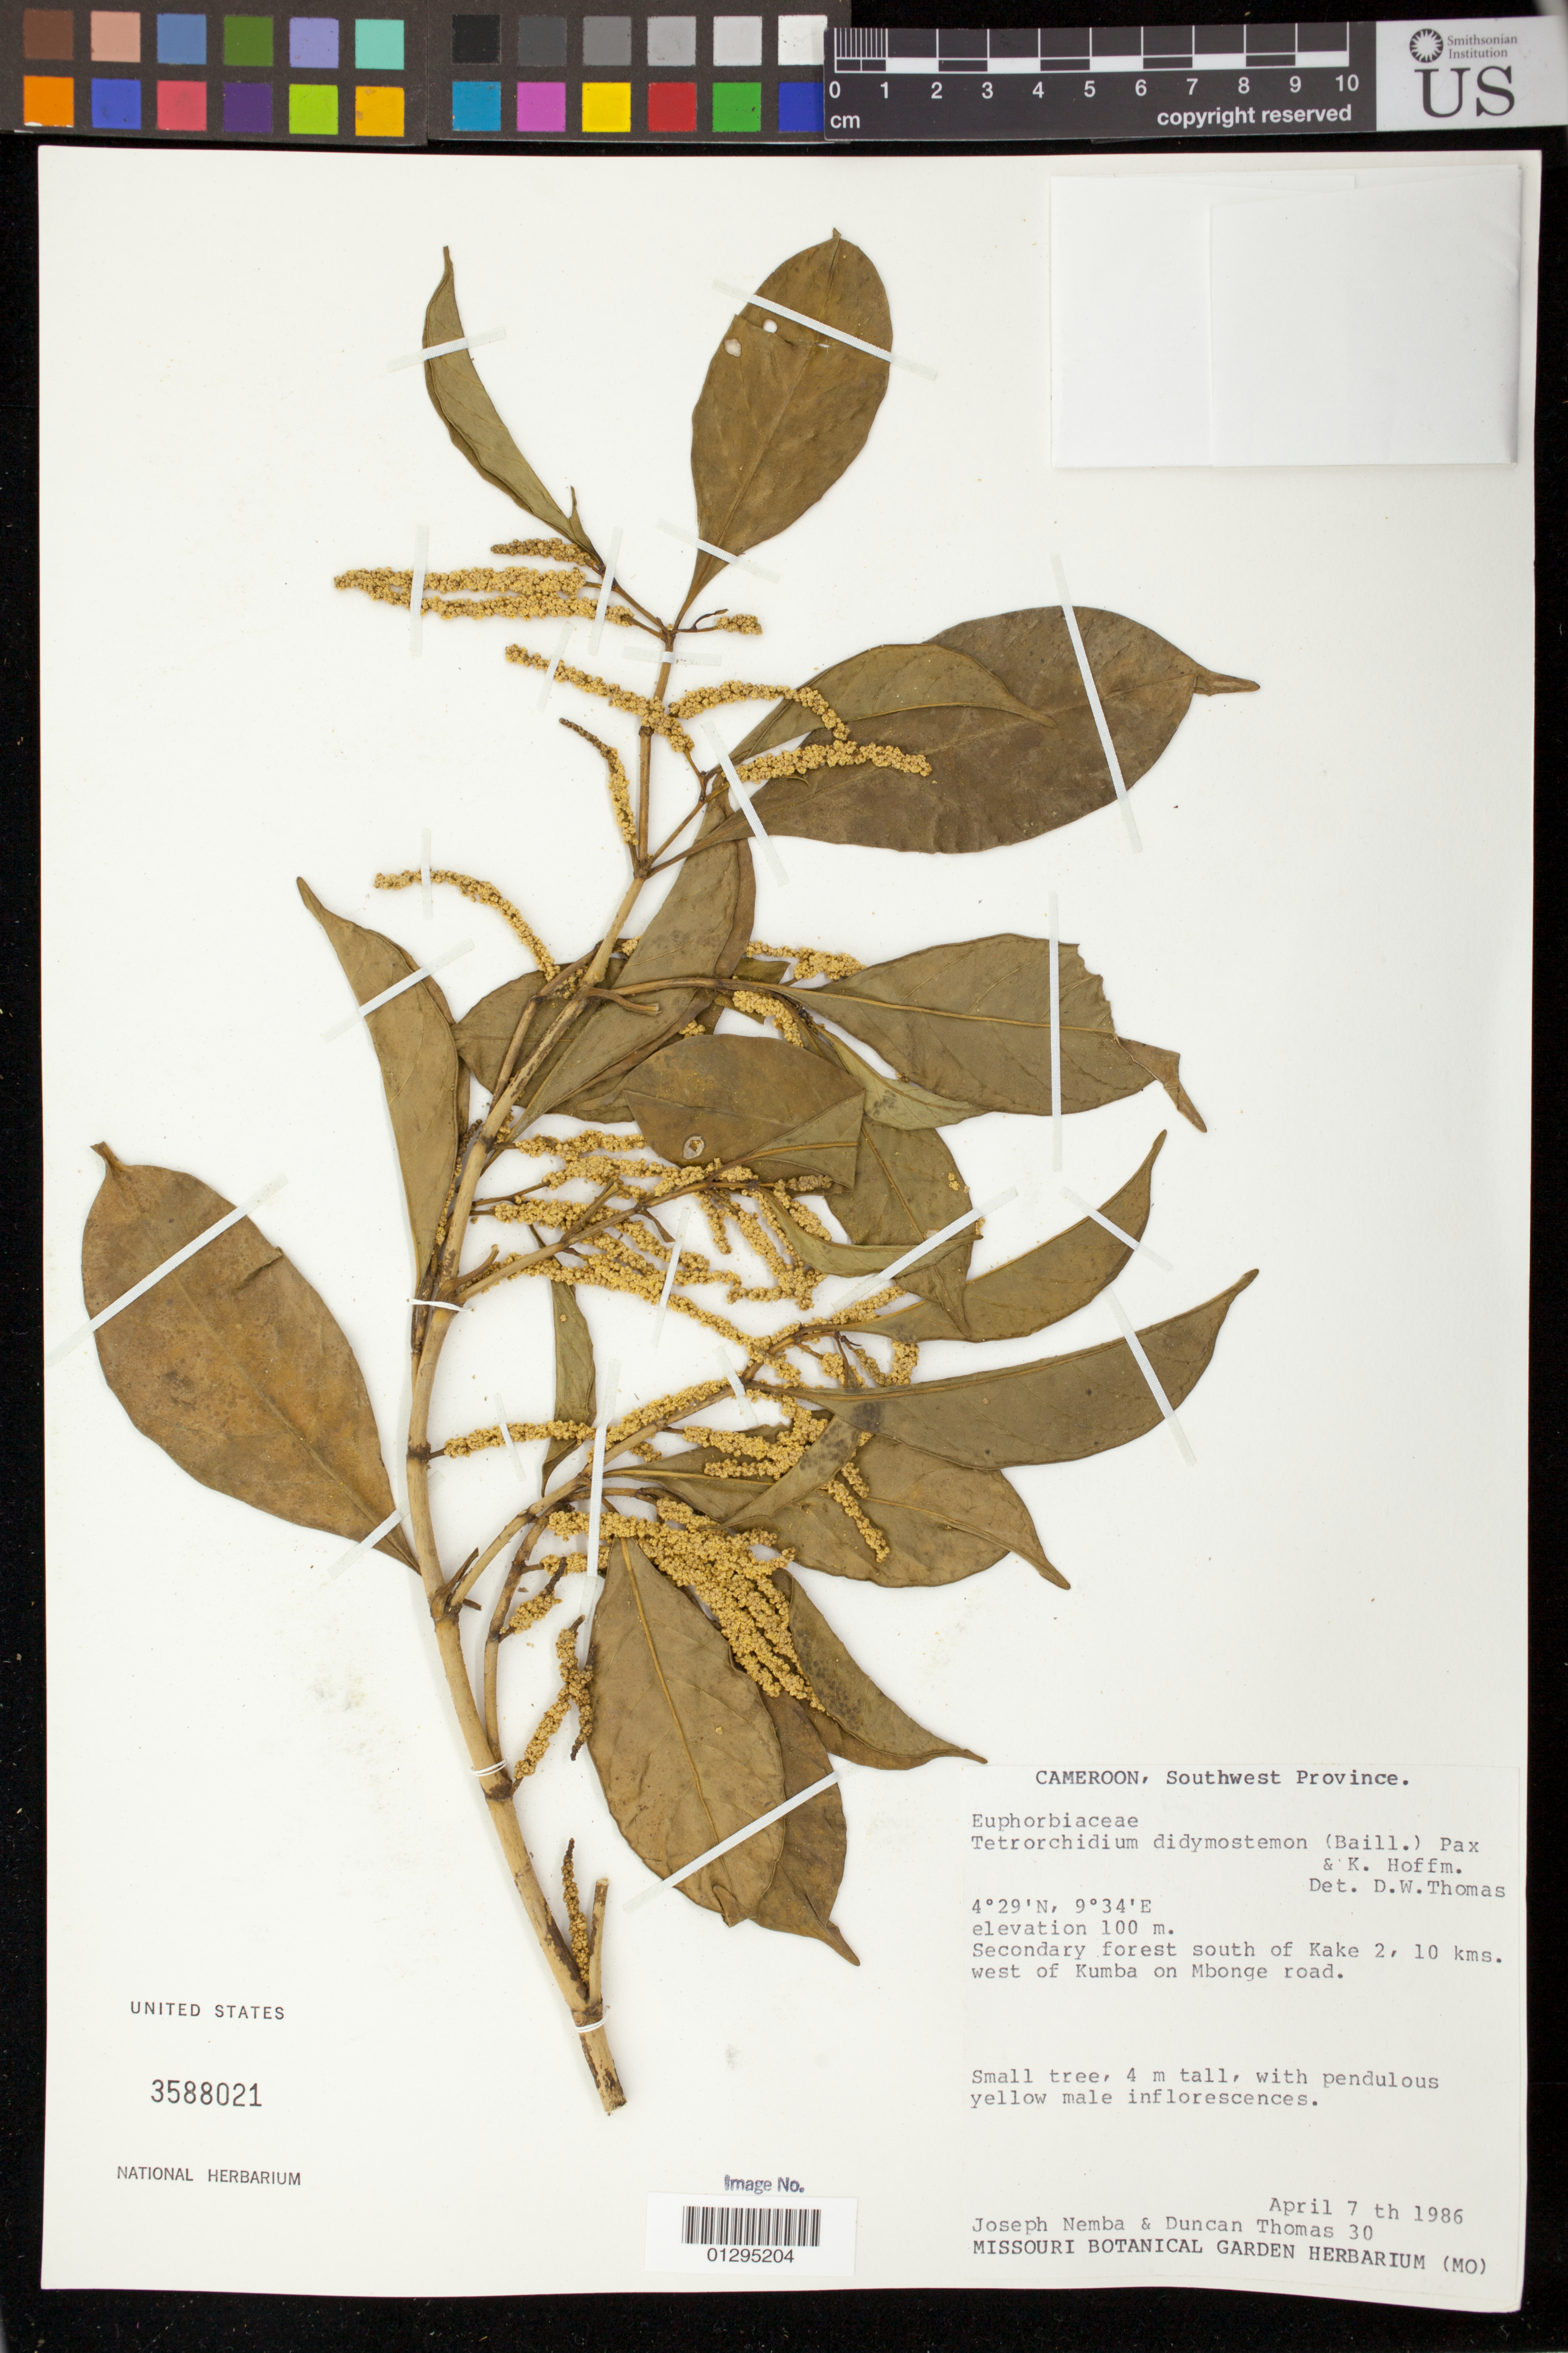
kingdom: Plantae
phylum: Tracheophyta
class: Magnoliopsida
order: Malpighiales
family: Euphorbiaceae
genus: Tetrorchidium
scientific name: Tetrorchidium didymostemon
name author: (Baill.) Pax & K. Hoffm.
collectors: J. Nemba & D. W. Thomas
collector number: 30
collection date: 1986-04-07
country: Cameroon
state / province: Sud-Ouest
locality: Forest south of Kake 2, 10 kms. west of Kumba on Mbonge road.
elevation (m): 100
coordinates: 4°29'N, 9°34'E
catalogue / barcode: US 3588021